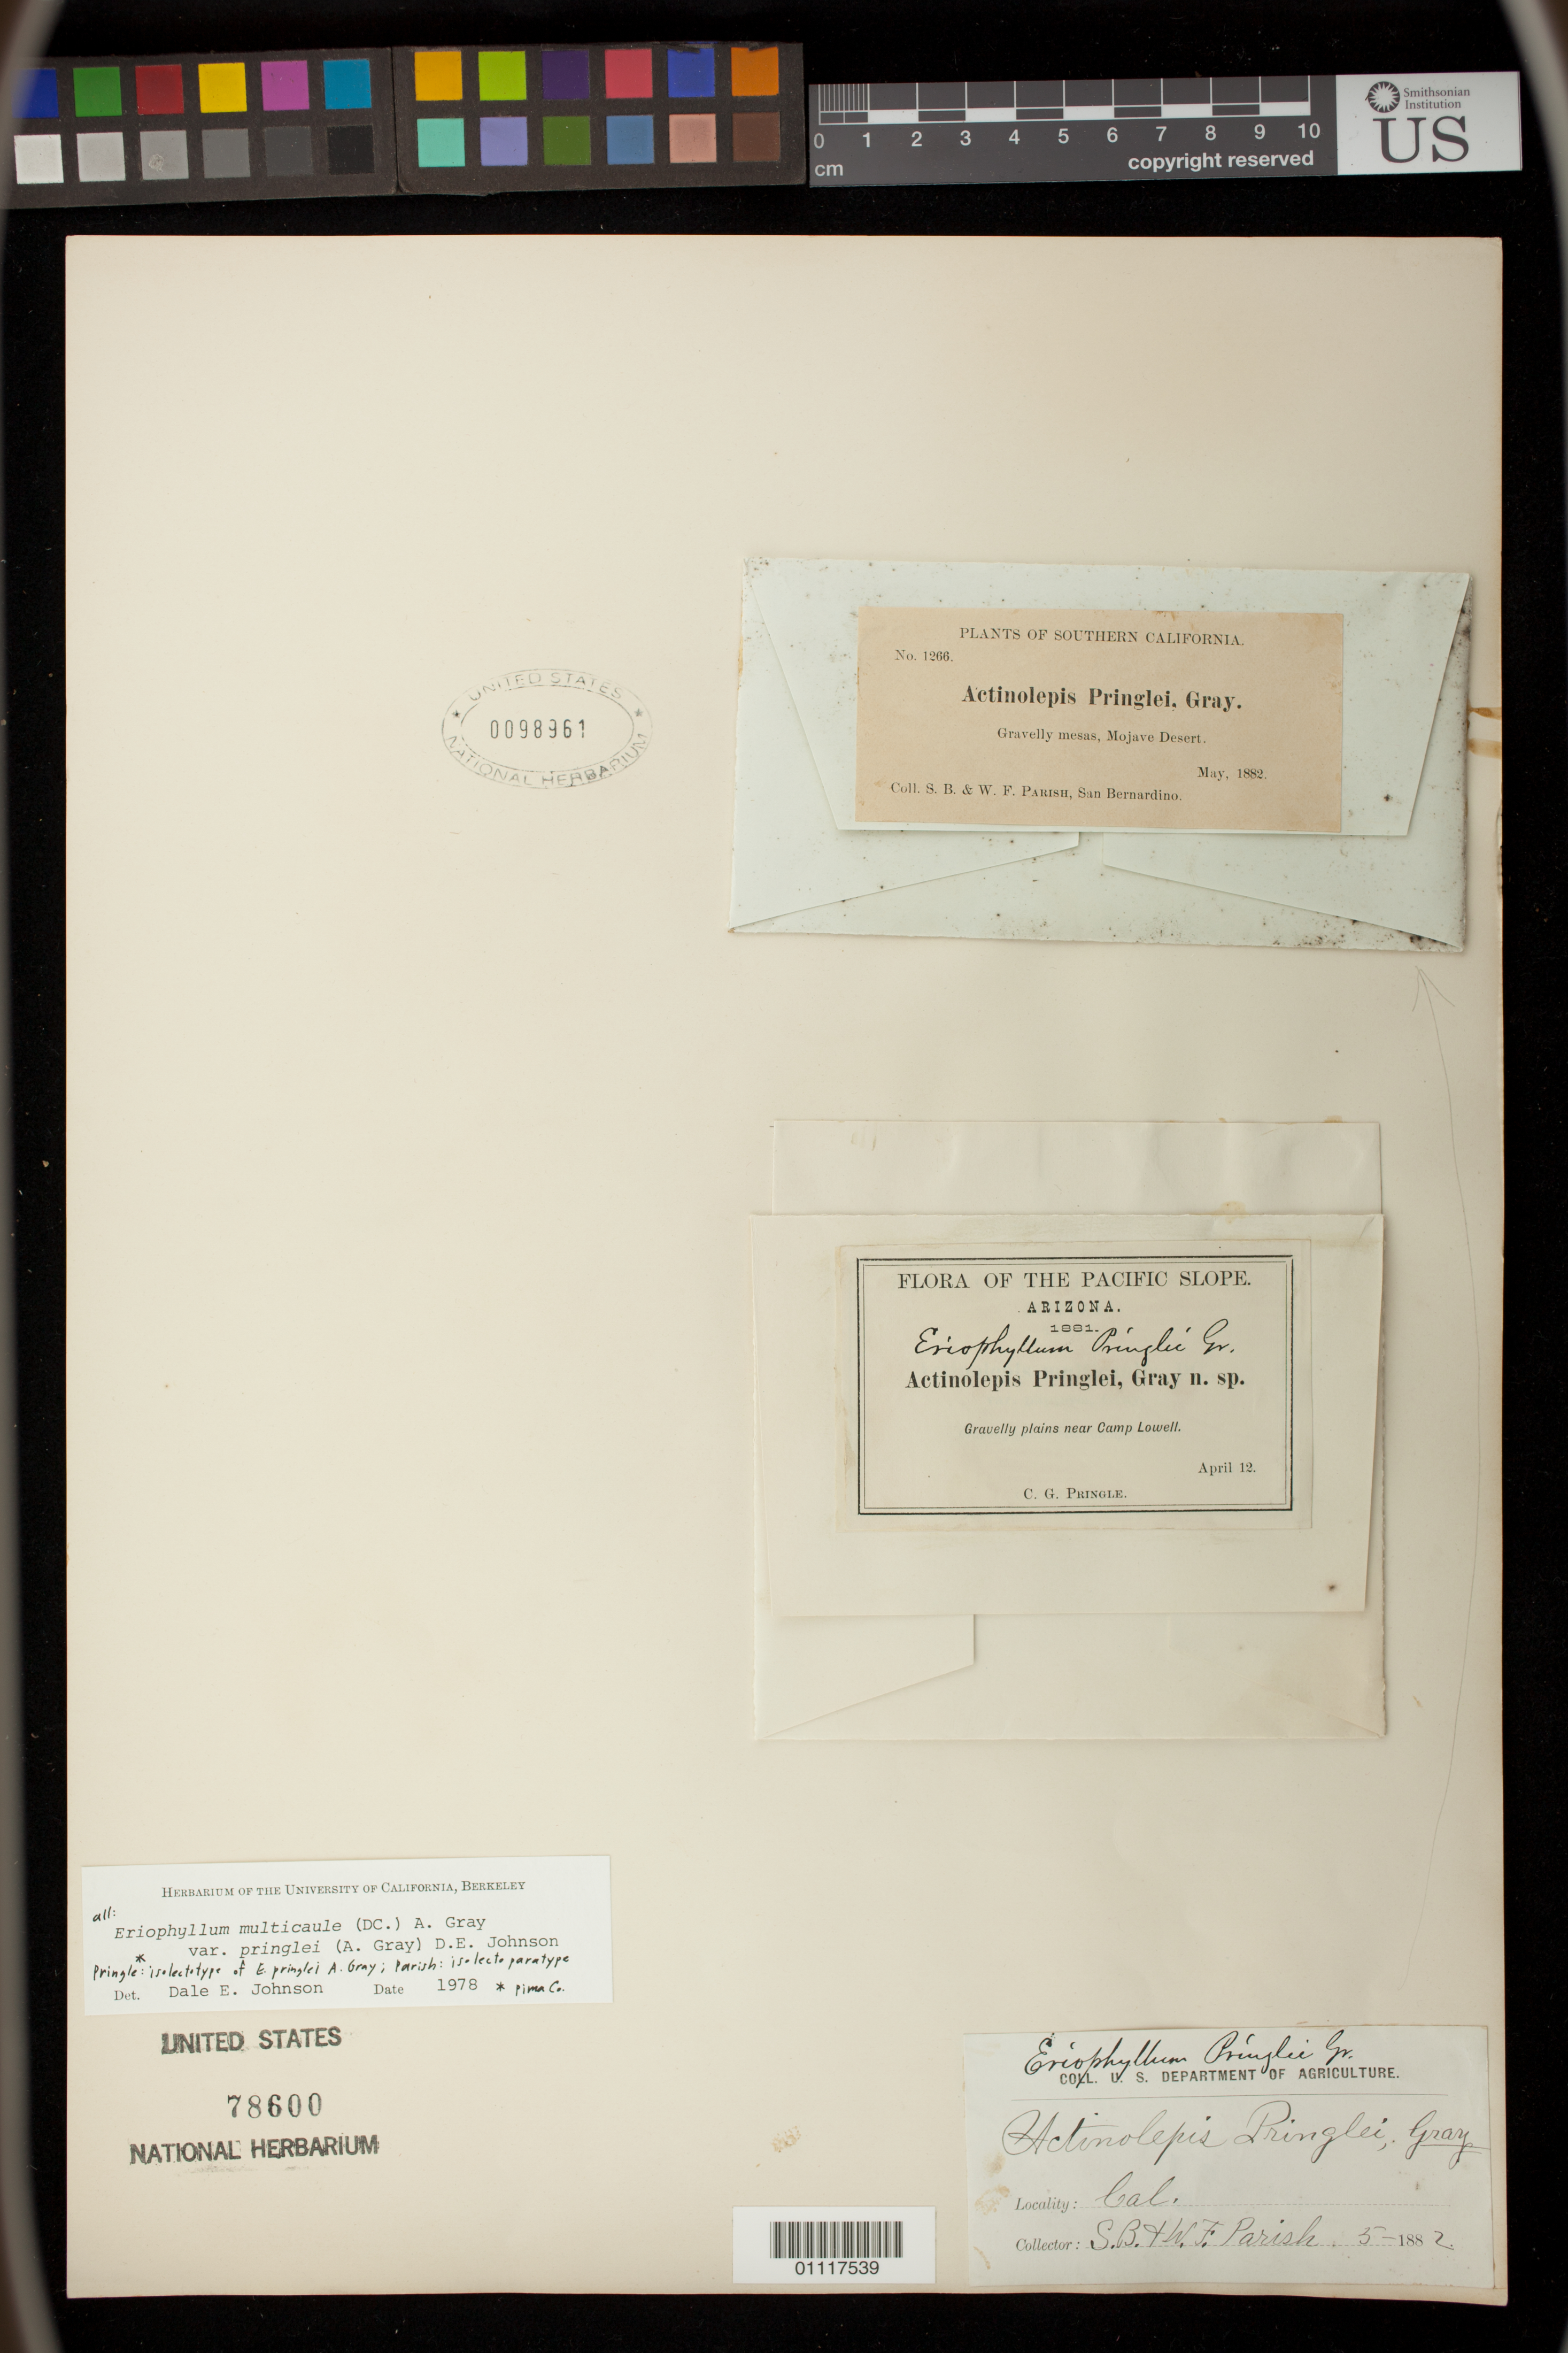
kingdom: Plantae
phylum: Tracheophyta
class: Magnoliopsida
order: Asterales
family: Asteraceae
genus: Eriophyllum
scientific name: Eriophyllum pringlei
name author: A. Gray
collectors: S. B. Parish & W. F. Parish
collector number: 1266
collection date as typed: May 1882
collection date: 1882-05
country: United States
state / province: California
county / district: San Bernardino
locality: Mohave desert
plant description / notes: Non-type specimen, mounted on same sheet and filed with Pringle s.n. (USNH 78600, syntype of Eriophyllum pringlei A. Gray)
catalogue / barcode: US 98961-2